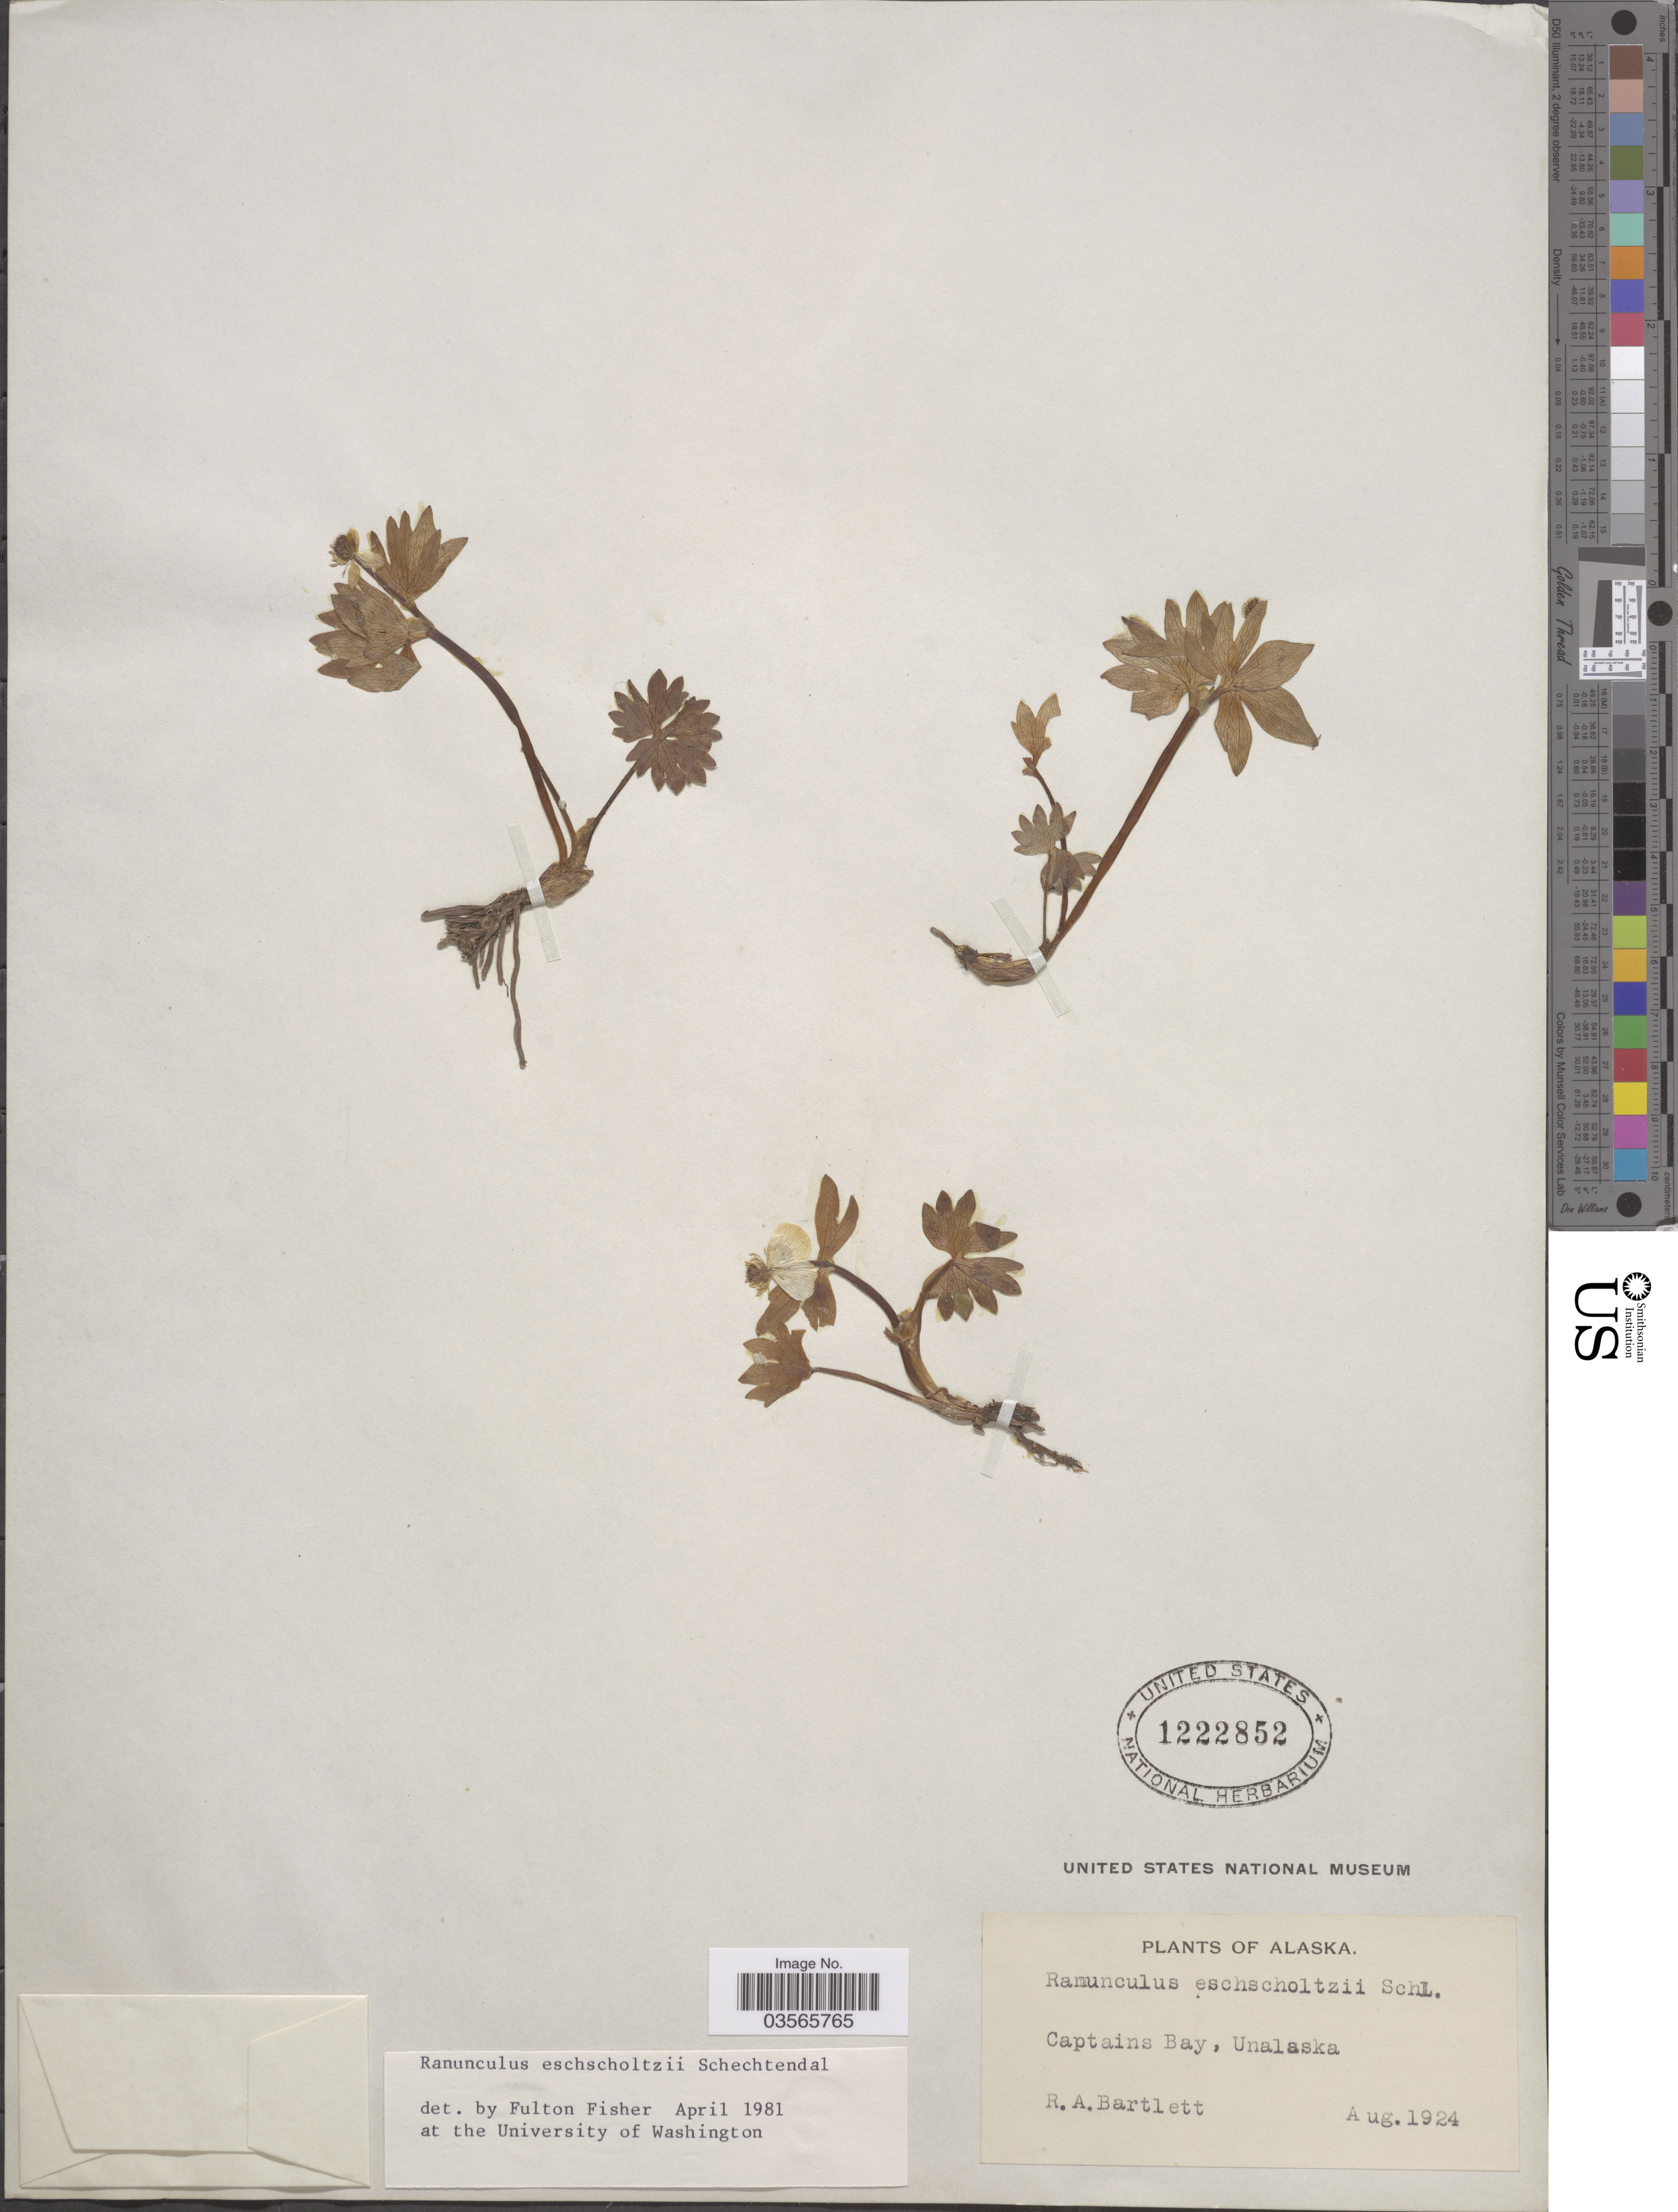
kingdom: Plantae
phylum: Tracheophyta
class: Magnoliopsida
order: Ranunculales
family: Ranunculaceae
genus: Ranunculus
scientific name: Ranunculus eschscholtzii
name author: Schltdl.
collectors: R. A. Bartlett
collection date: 1924-08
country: United States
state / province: Alaska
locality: Captains Bay, Unalaska.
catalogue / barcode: US 1222852